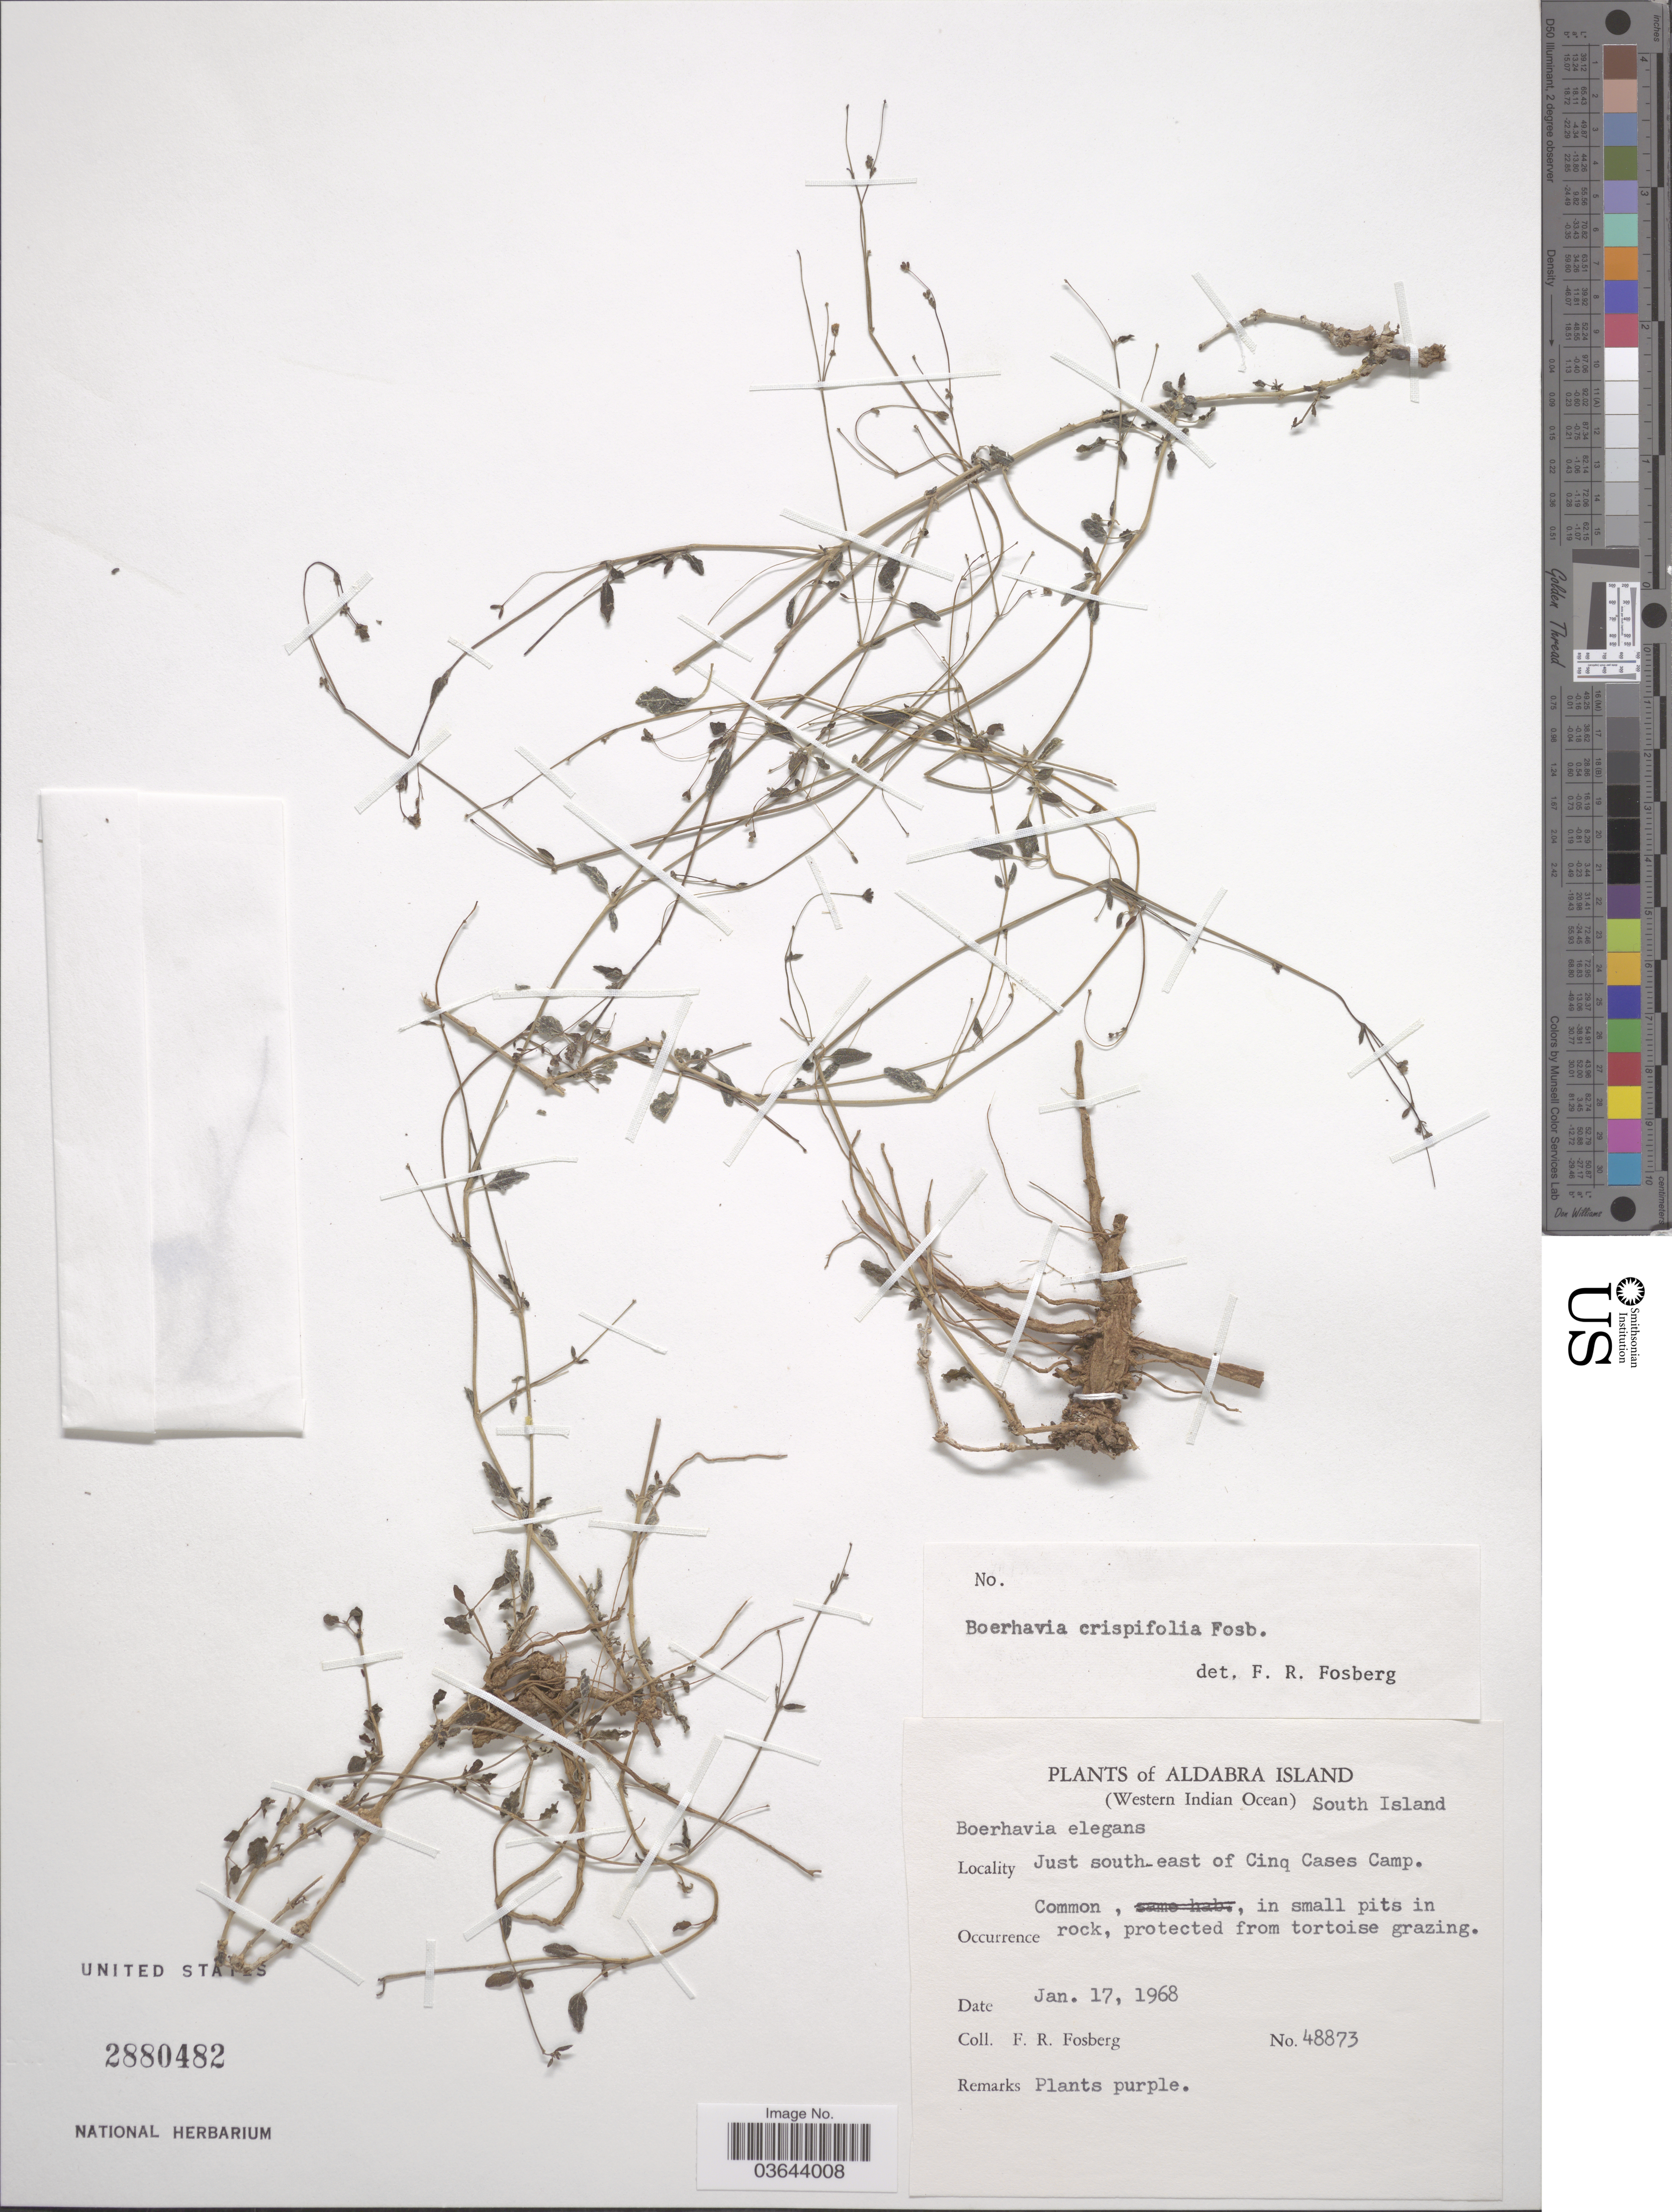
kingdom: Plantae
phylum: Tracheophyta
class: Magnoliopsida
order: Caryophyllales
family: Nyctaginaceae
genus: Boerhavia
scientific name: Boerhavia crispifolia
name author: Fosberg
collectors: F. R. Fosberg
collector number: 48873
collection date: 1968-01-17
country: Seychelles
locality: Aldabra Island (Western Indian Ocean) South Island. Just south-east of Cinq Cases Camp.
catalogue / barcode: US 2880482